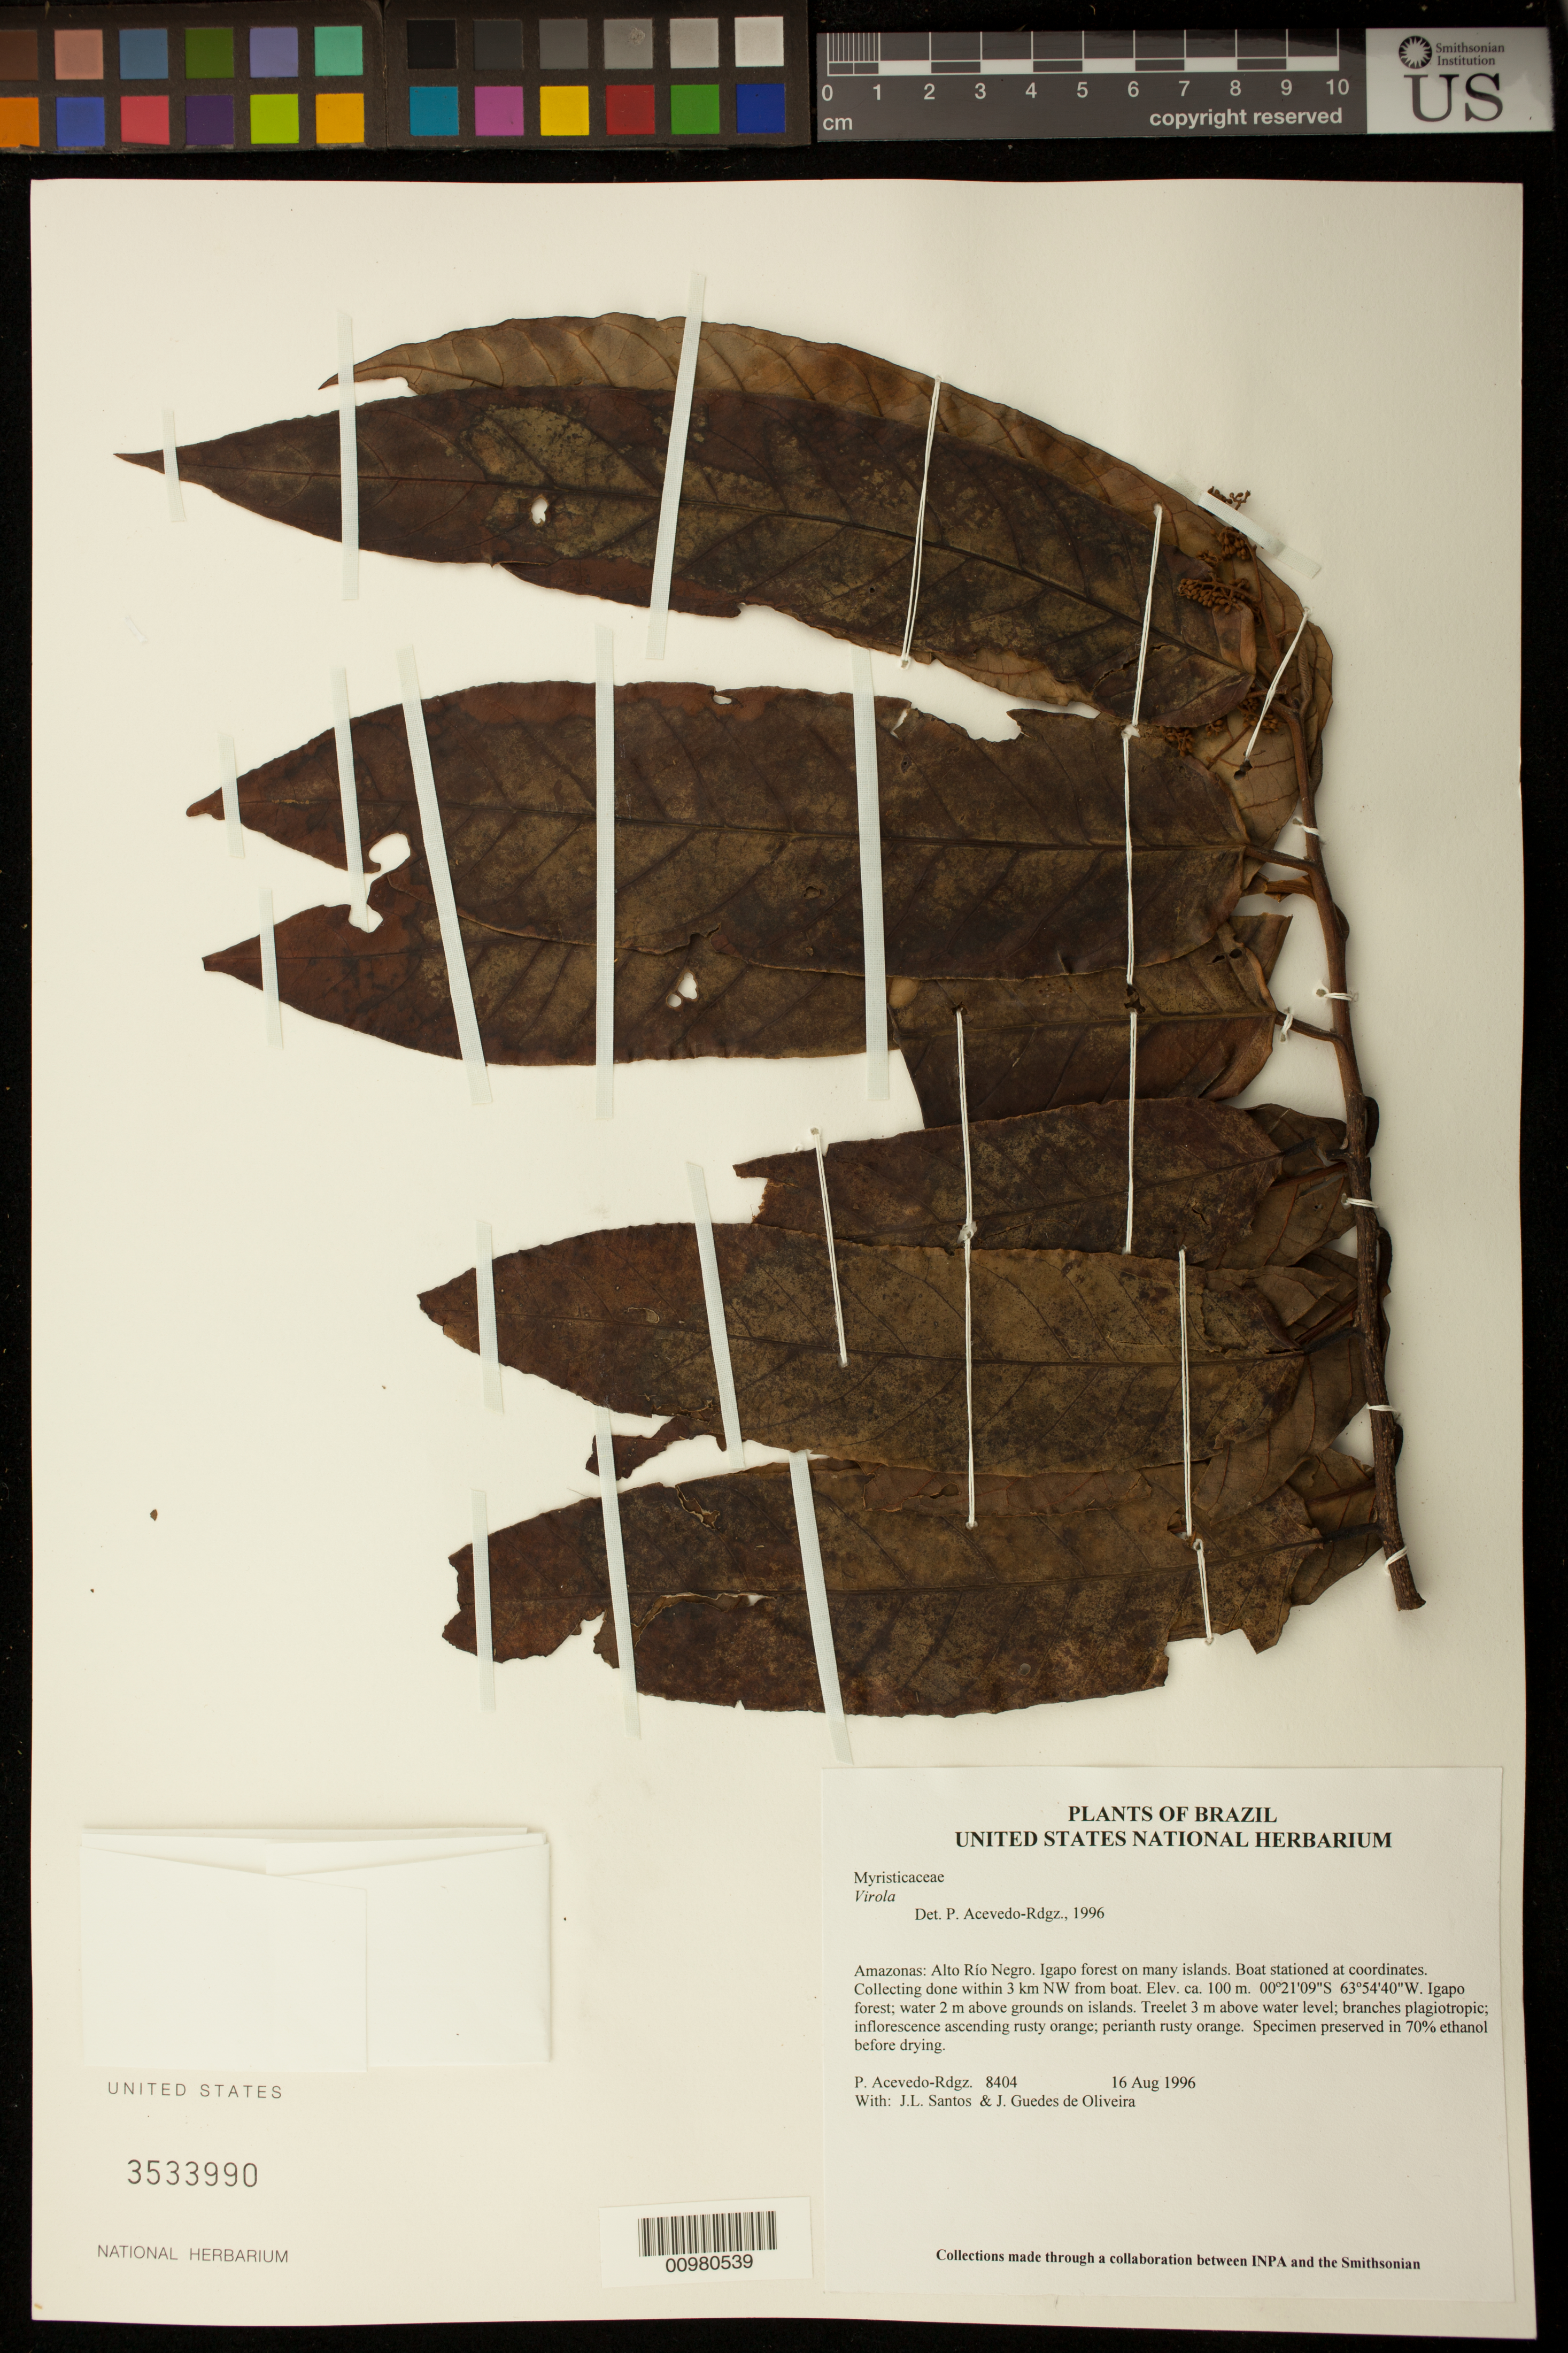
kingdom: Plantae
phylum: Tracheophyta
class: Magnoliopsida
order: Magnoliales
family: Myristicaceae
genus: Virola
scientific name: Virola sp.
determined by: Acevedo-Rodríguez, P., (BOT), Smithsonian Institution - National Museum of Natural History (UNITED STATES)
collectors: P. Acevedo-Rodr., J. L. Santos & J. Guedes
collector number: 8404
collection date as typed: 16 Aug 1996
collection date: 1996-08-16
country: Brazil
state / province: Amazonas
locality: Amazonas: Alto Río Negro. Igapo forest on many islands. Boat stationed at coordinates. Collecting done within 3 km NW from boat.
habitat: Igapo forest; water 2 m above grounds on islands.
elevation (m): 100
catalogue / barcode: US 3533990